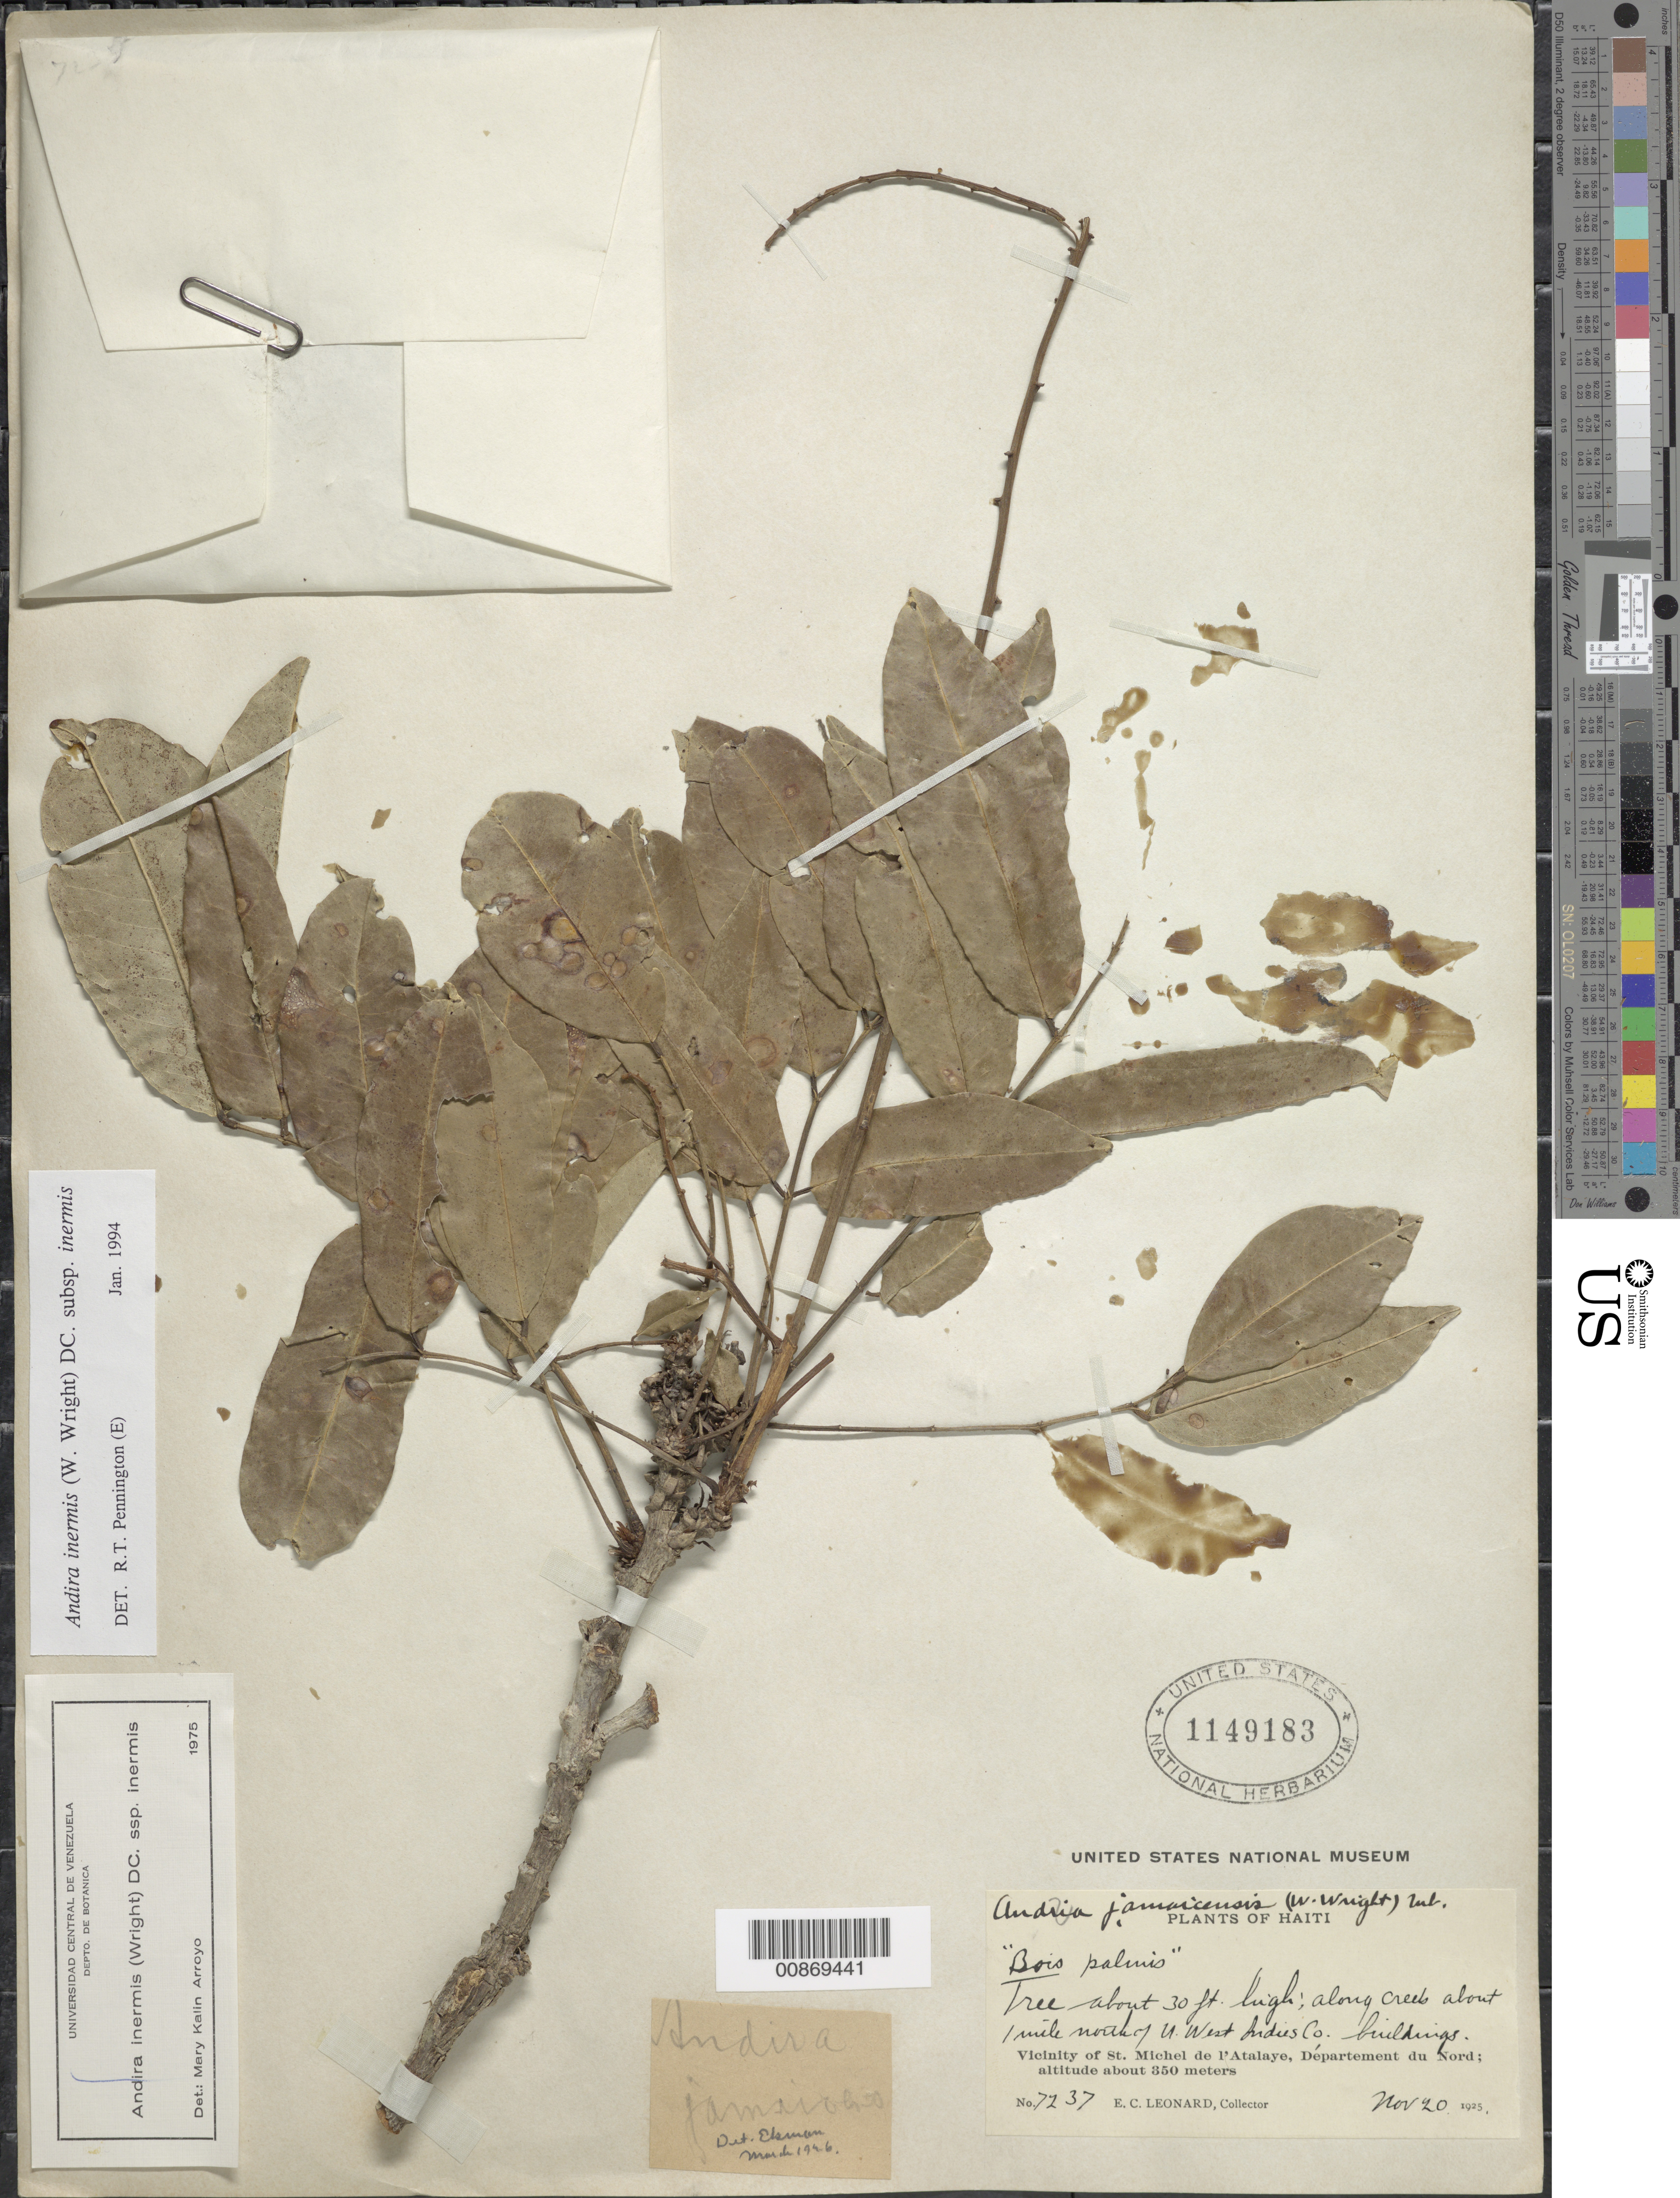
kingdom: Plantae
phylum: Tracheophyta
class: Magnoliopsida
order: Fabales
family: Fabaceae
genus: Andira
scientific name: Andira inermis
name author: (W. Wright) Kunth ex DC.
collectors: E. C. Leonard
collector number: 7237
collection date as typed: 20 Nov 1925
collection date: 1925-11-20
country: Haiti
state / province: Nord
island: Hispaniola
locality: Vicinity of St. Michel de l'Atalaye. Along creek about 1 mile north of U. West Indies Co. buildings.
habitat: Along creek.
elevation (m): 350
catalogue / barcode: US 1149183